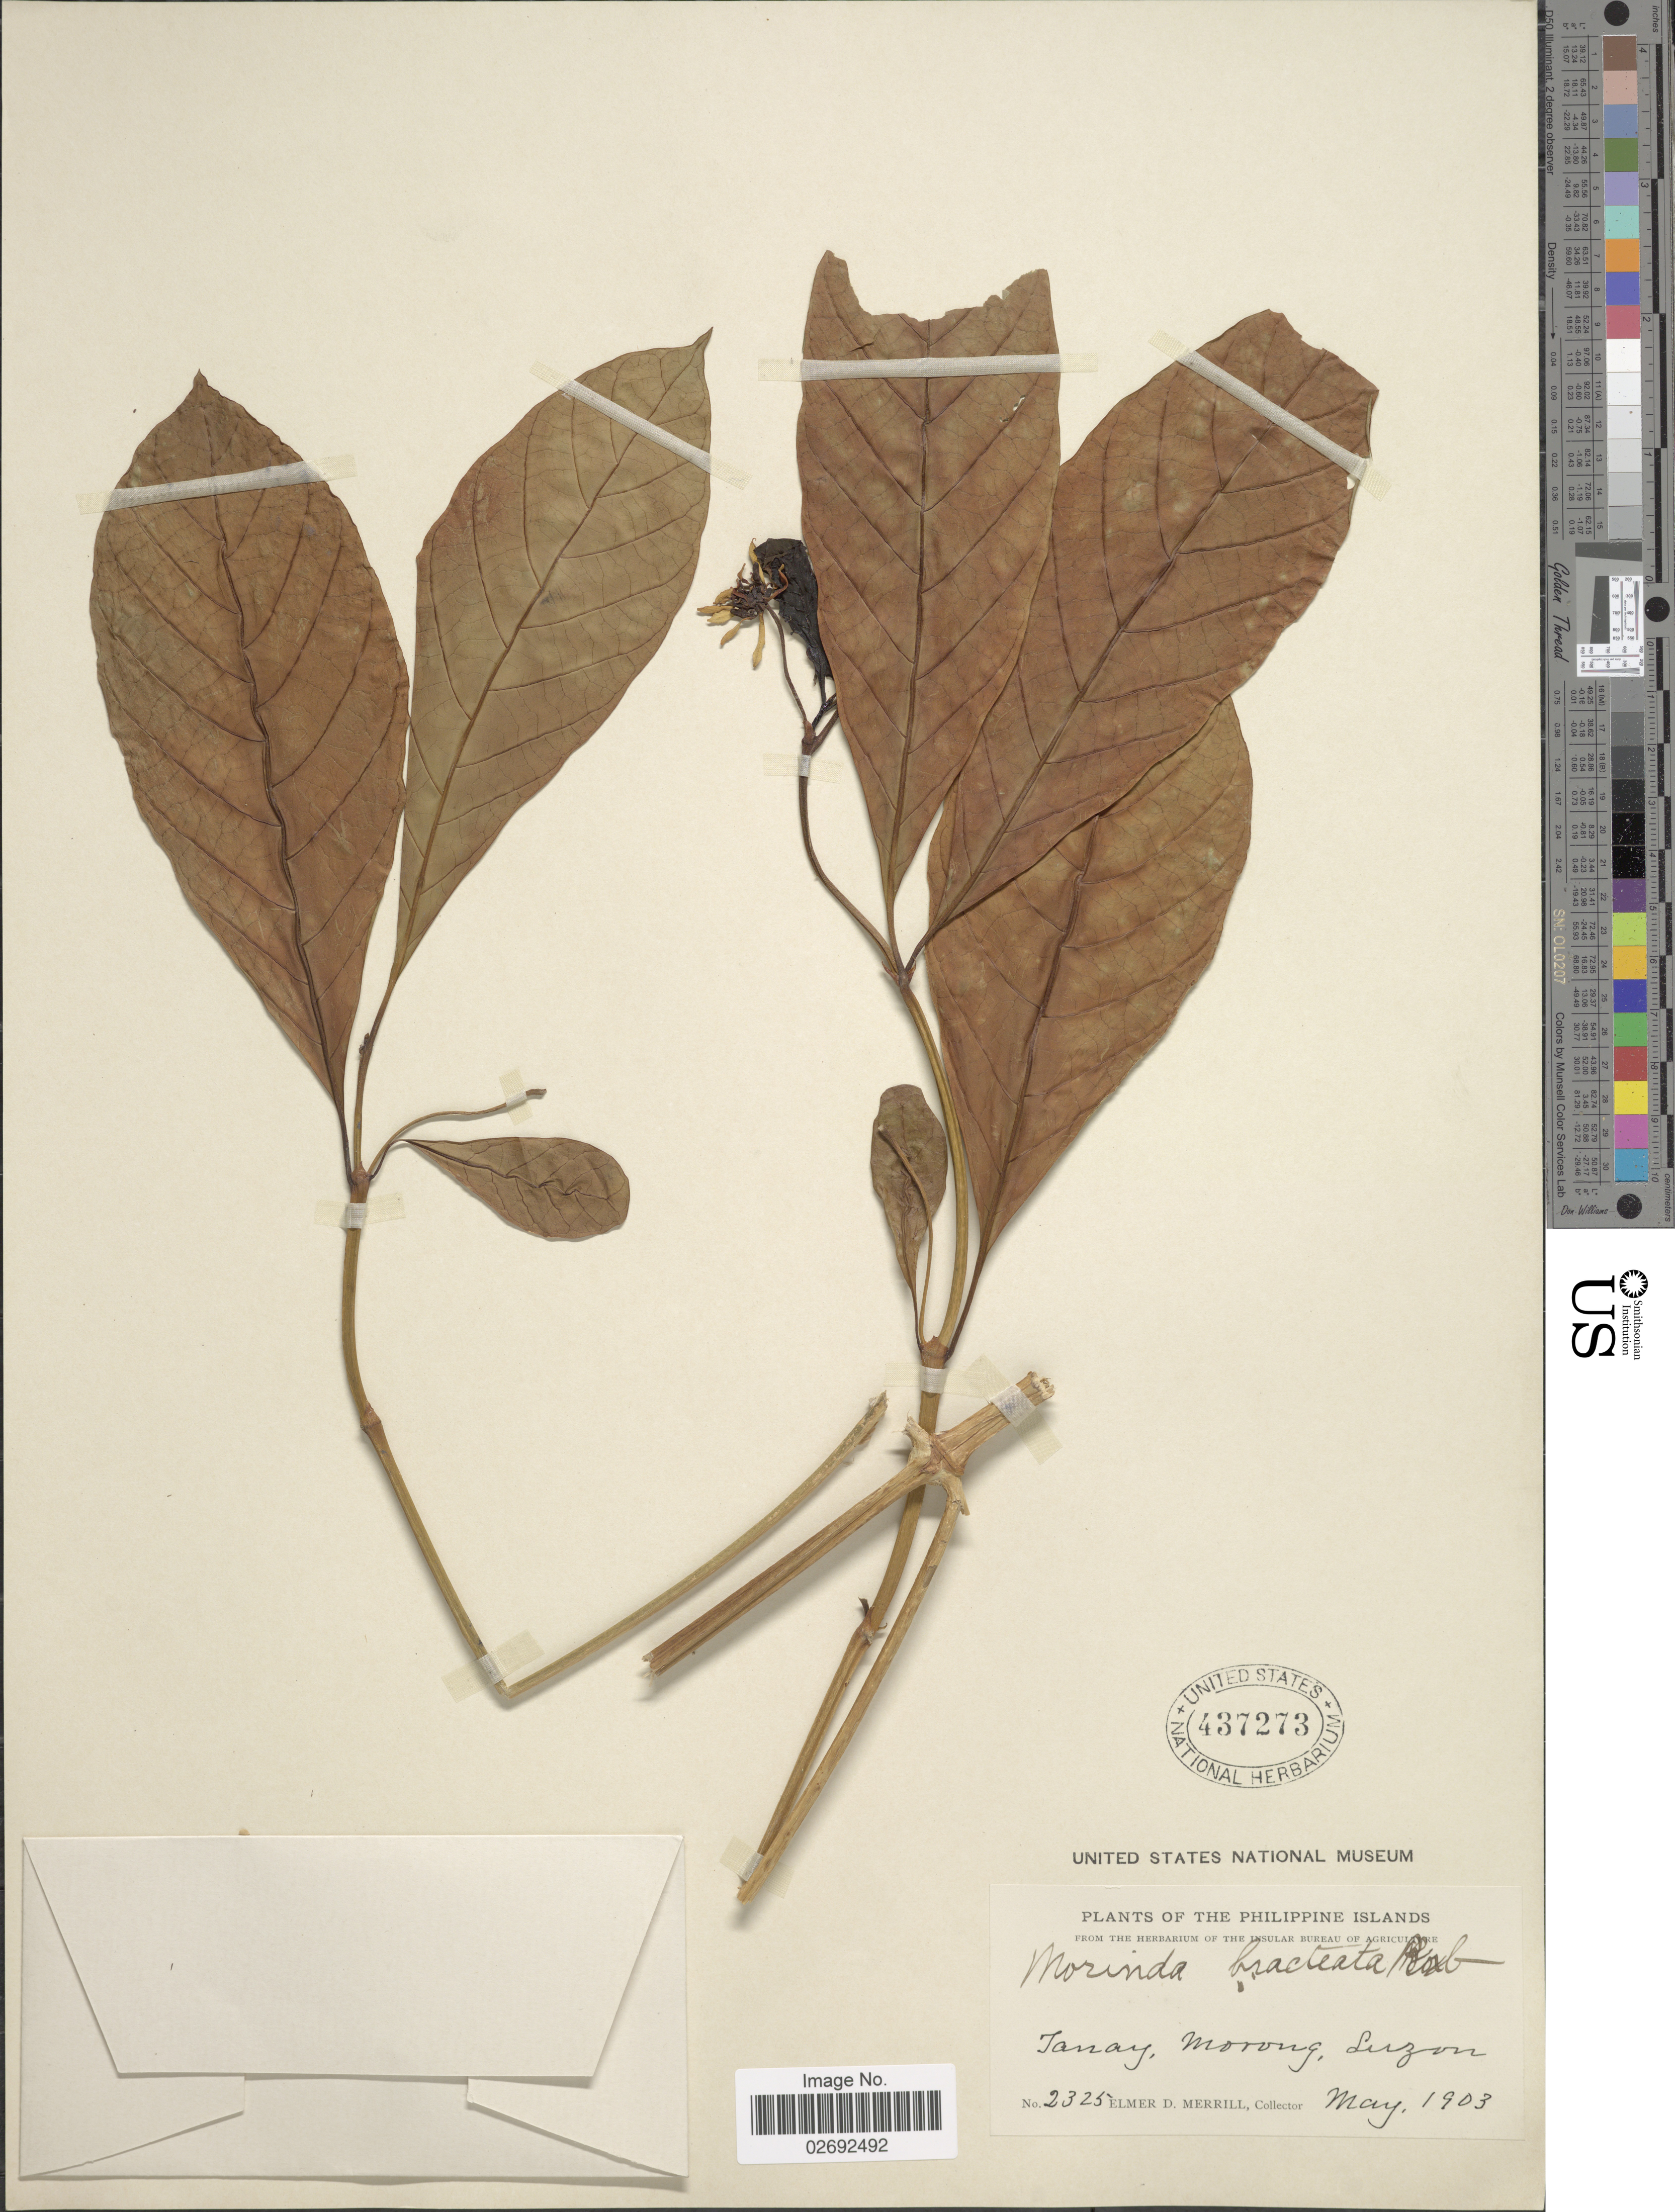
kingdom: Plantae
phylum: Tracheophyta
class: Magnoliopsida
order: Gentianales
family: Rubiaceae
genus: Morinda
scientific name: Morinda bracteata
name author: Roxb.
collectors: E. D. Merrill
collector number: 2325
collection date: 1903-05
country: Philippines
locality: Tanay, Morong, Luzon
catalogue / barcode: US 437273